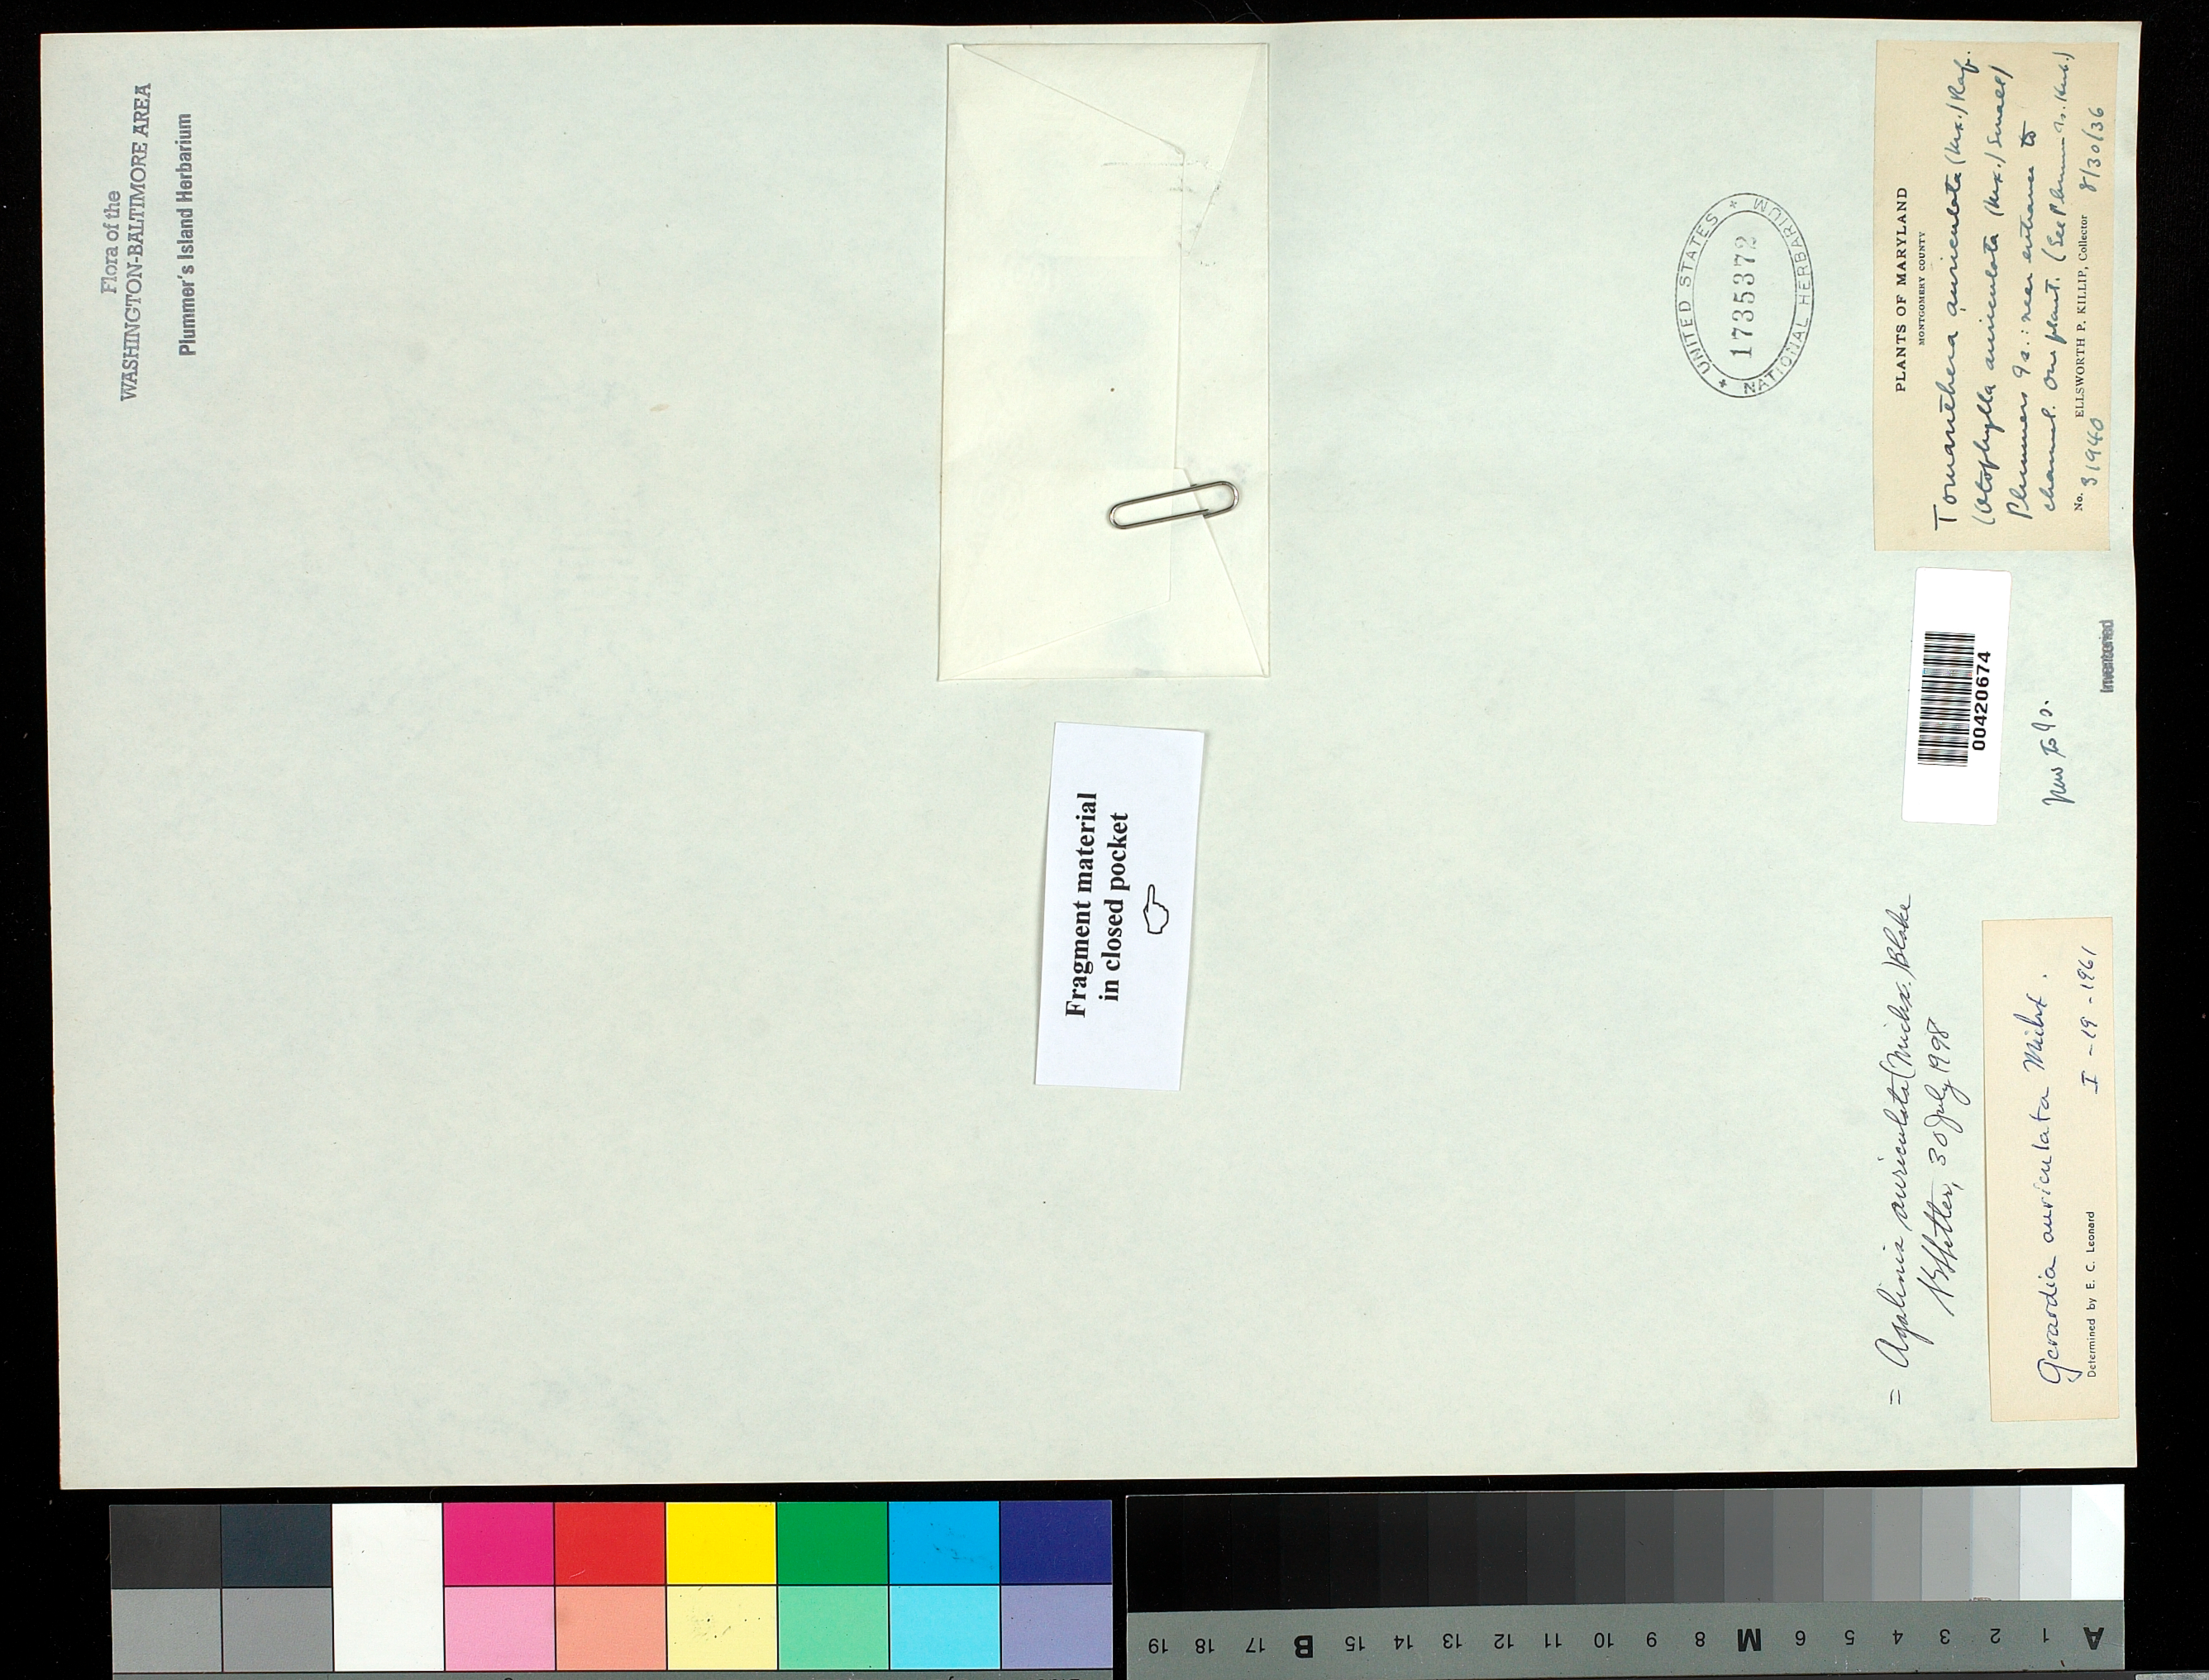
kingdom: Plantae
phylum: Tracheophyta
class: Magnoliopsida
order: Lamiales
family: Orobanchaceae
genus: Agalinis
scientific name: Agalinis auriculata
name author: (Michx.) Blake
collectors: E. P. Killip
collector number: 31940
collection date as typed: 30 Aug 1936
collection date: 1936-08-30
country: United States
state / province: Maryland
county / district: Montgomery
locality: Near entrance to Channel C. & O. Canal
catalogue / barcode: US 1735372